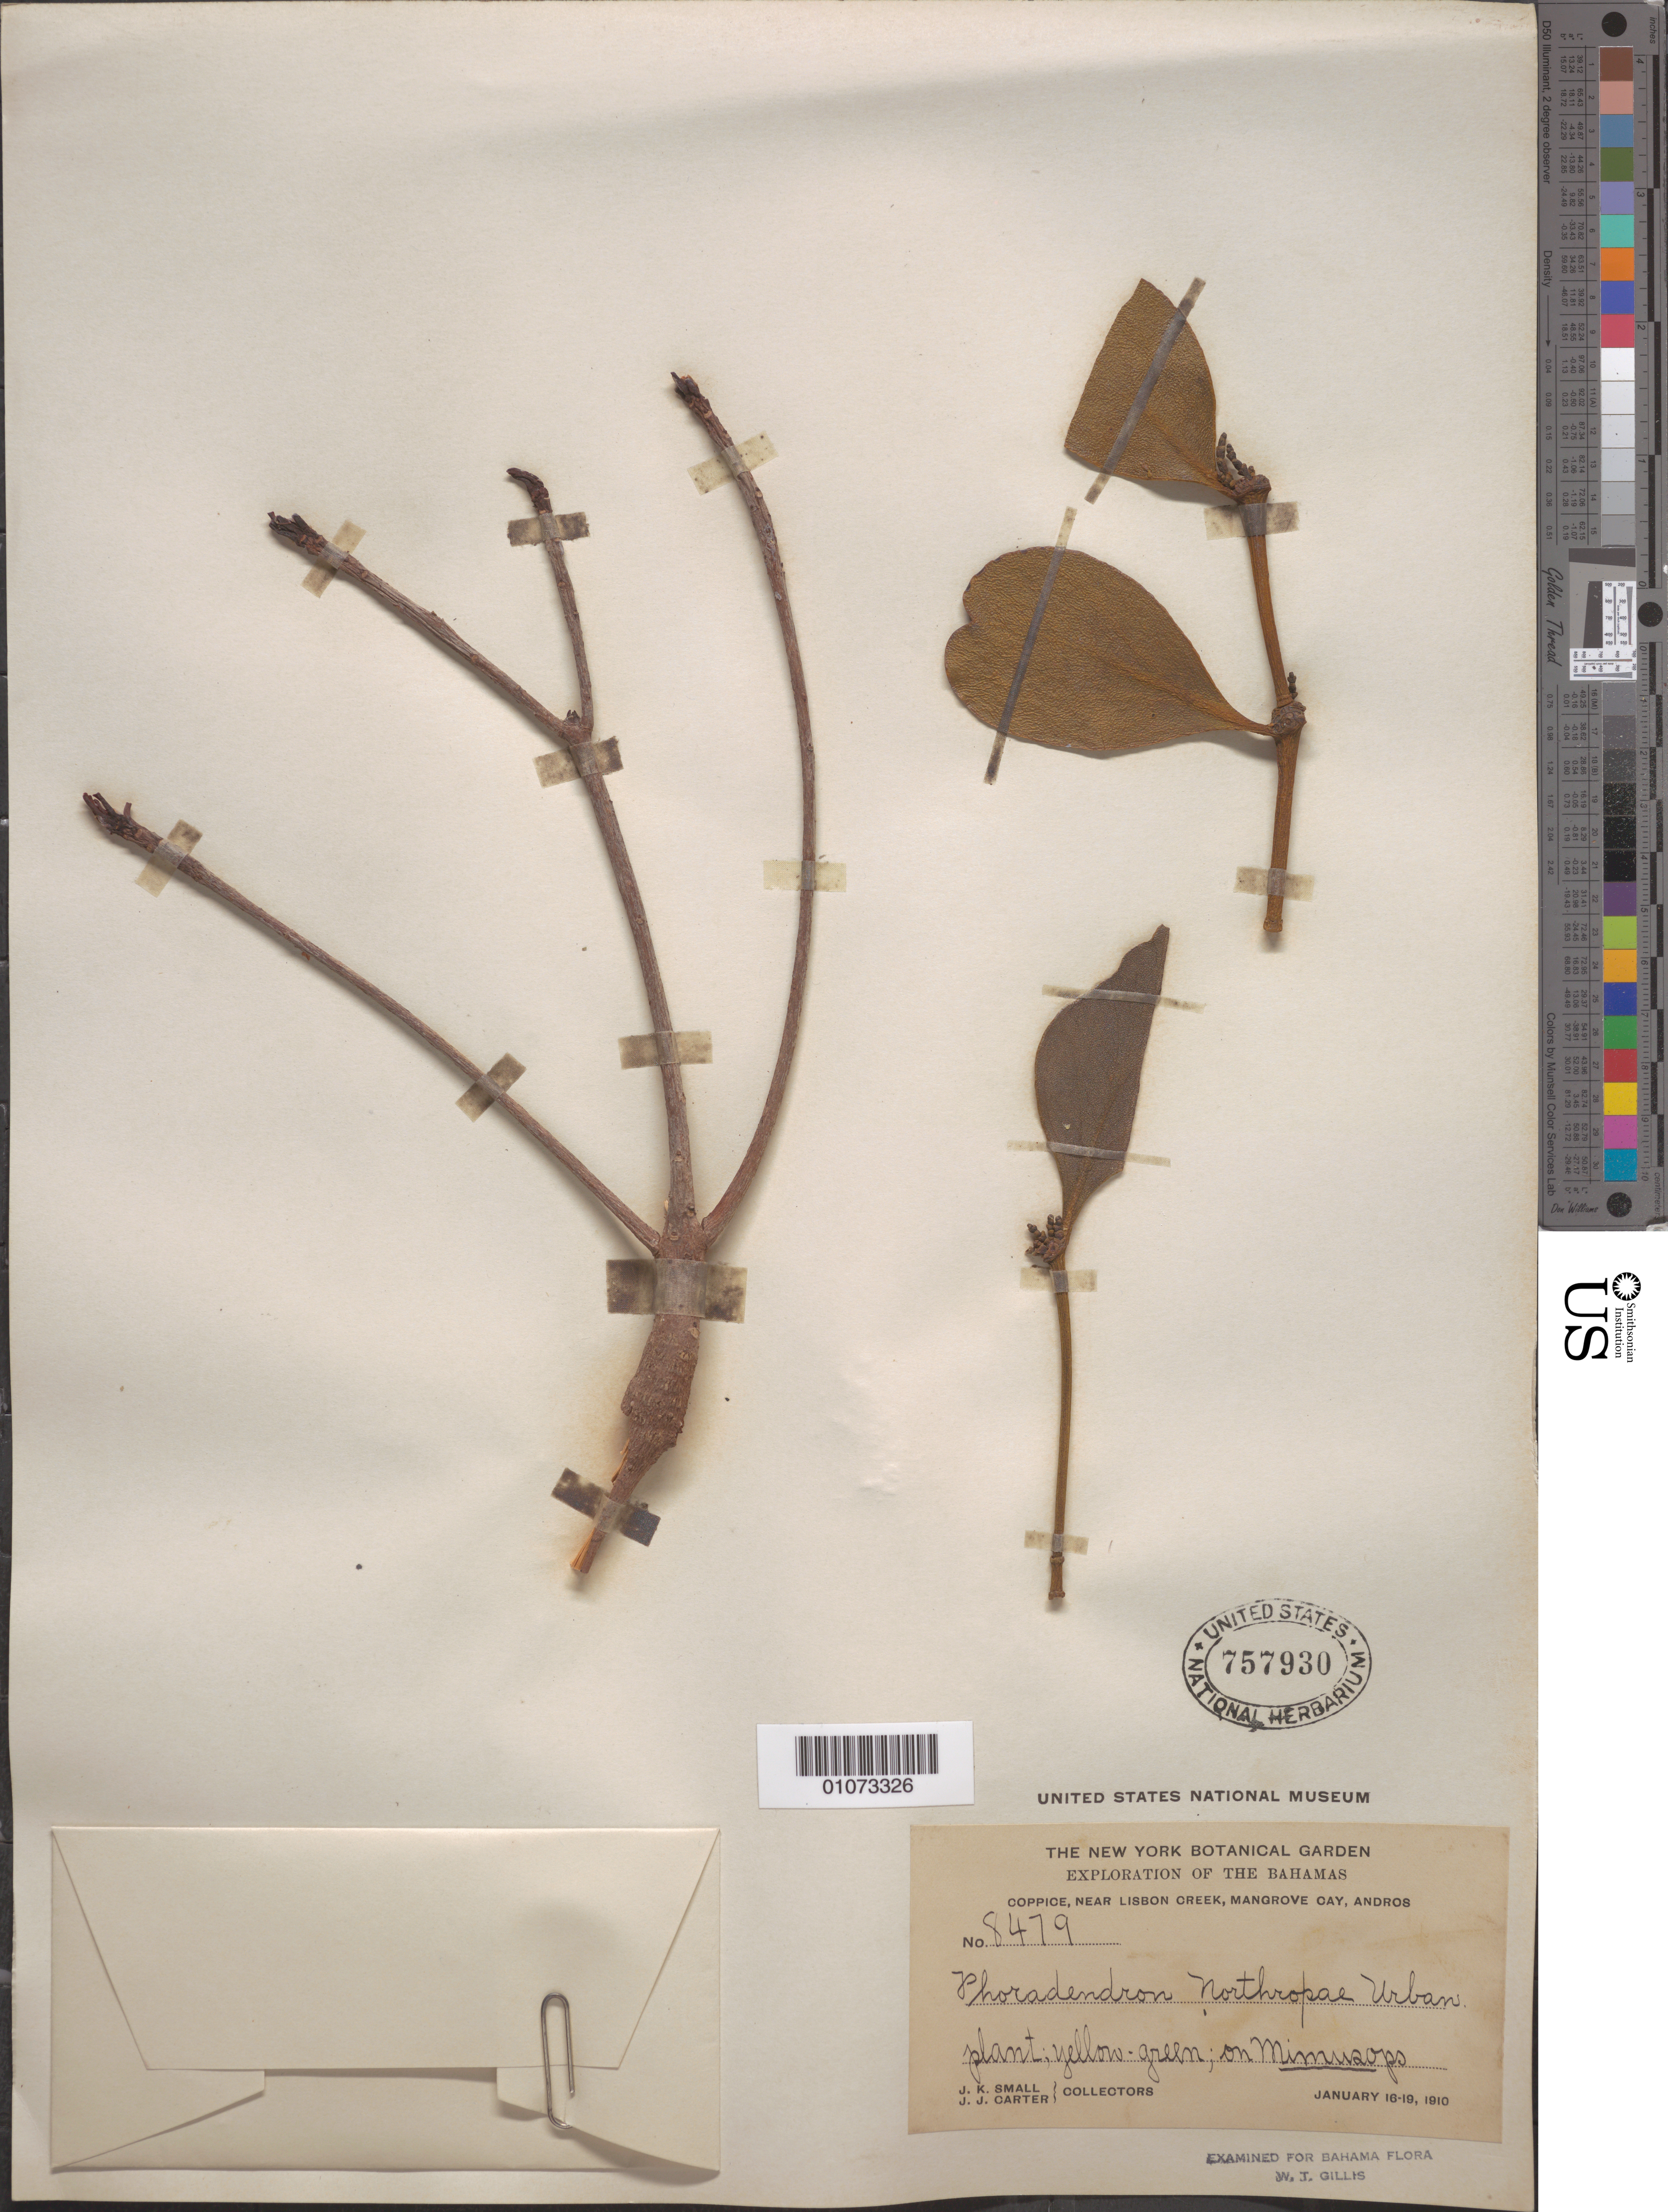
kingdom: Plantae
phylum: Tracheophyta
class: Magnoliopsida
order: Santalales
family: Viscaceae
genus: Phoradendron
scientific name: Phoradendron northropiae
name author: Urb.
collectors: J. K. Small & J. J. Carter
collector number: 8479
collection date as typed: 16 Jan 1910 to 19 Jan 1910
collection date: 1910-01-16/1910-01-19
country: Bahamas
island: Andros I.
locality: Coppice, near Lisbon Creek, Mangrove Cay.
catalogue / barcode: US 757930